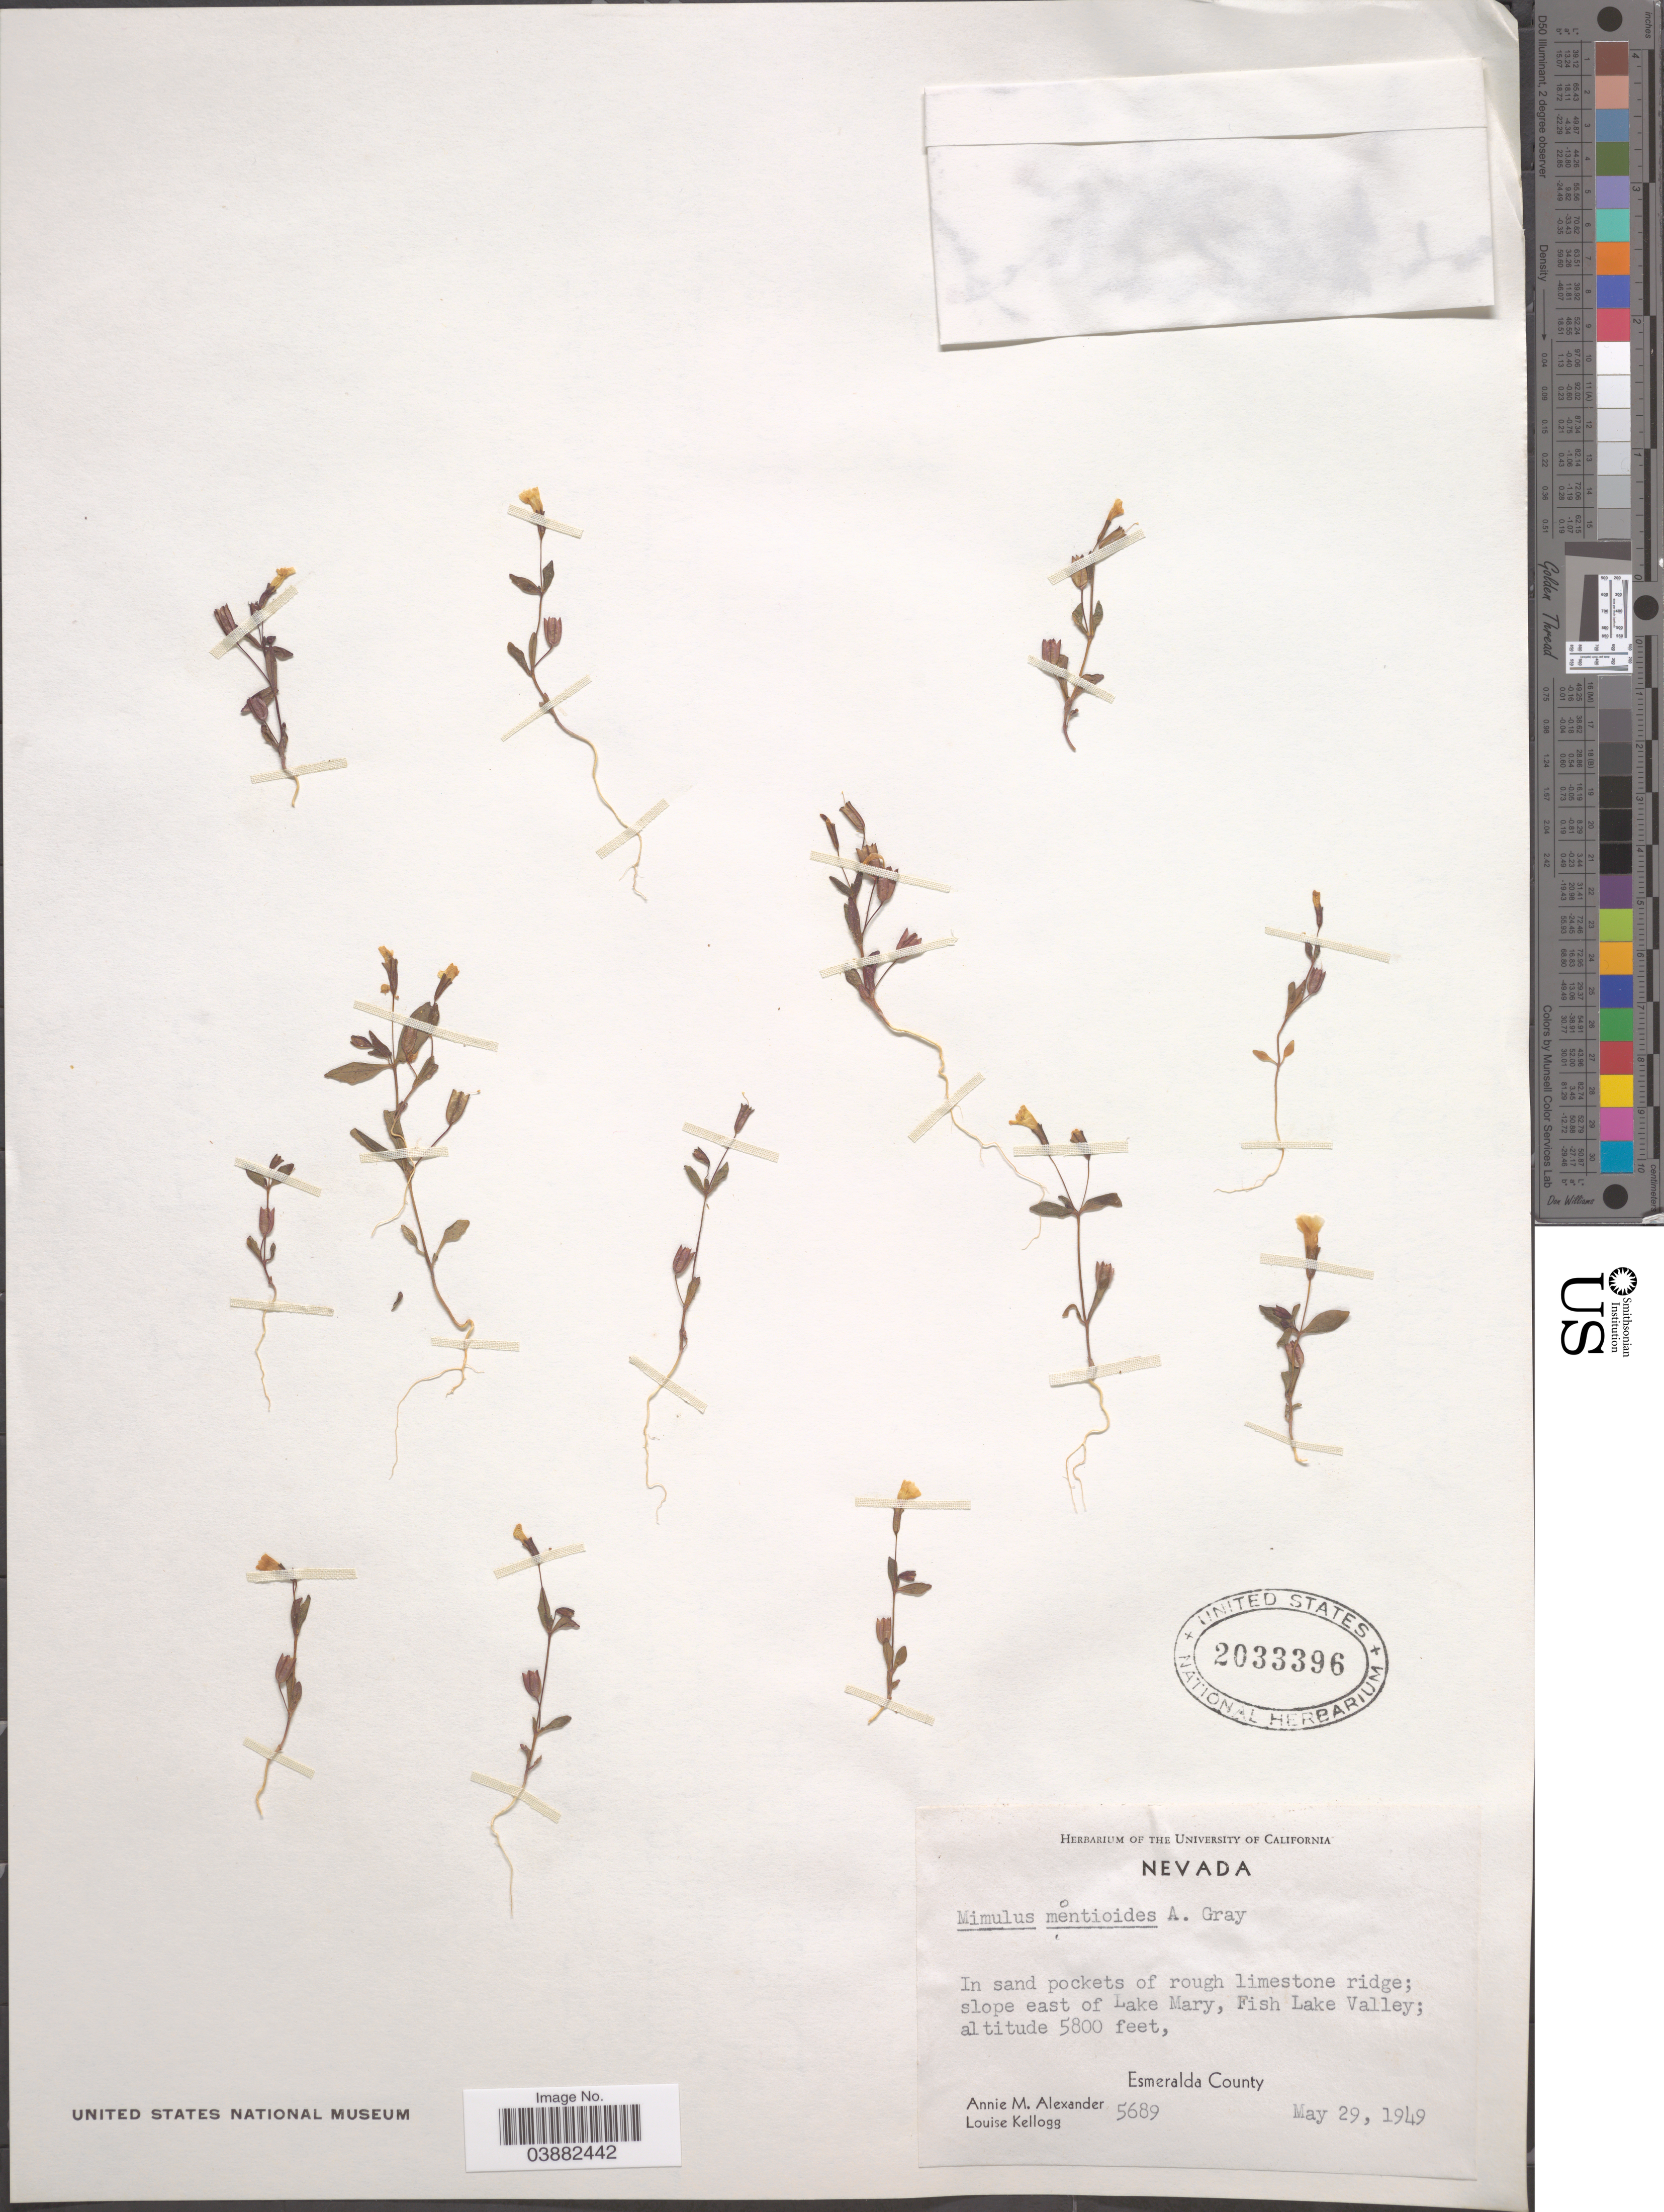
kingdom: Plantae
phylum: Tracheophyta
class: Magnoliopsida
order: Lamiales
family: Phrymaceae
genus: Mimulus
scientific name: Mimulus montioides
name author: A. Gray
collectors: A. M. Alexander & L. Kellogg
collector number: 5689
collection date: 1949-05-29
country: United States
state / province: Nevada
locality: Slope east of Lake Mary, Fish Lake Valley. Esmeralda County.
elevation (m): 1768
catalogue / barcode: US 2033396